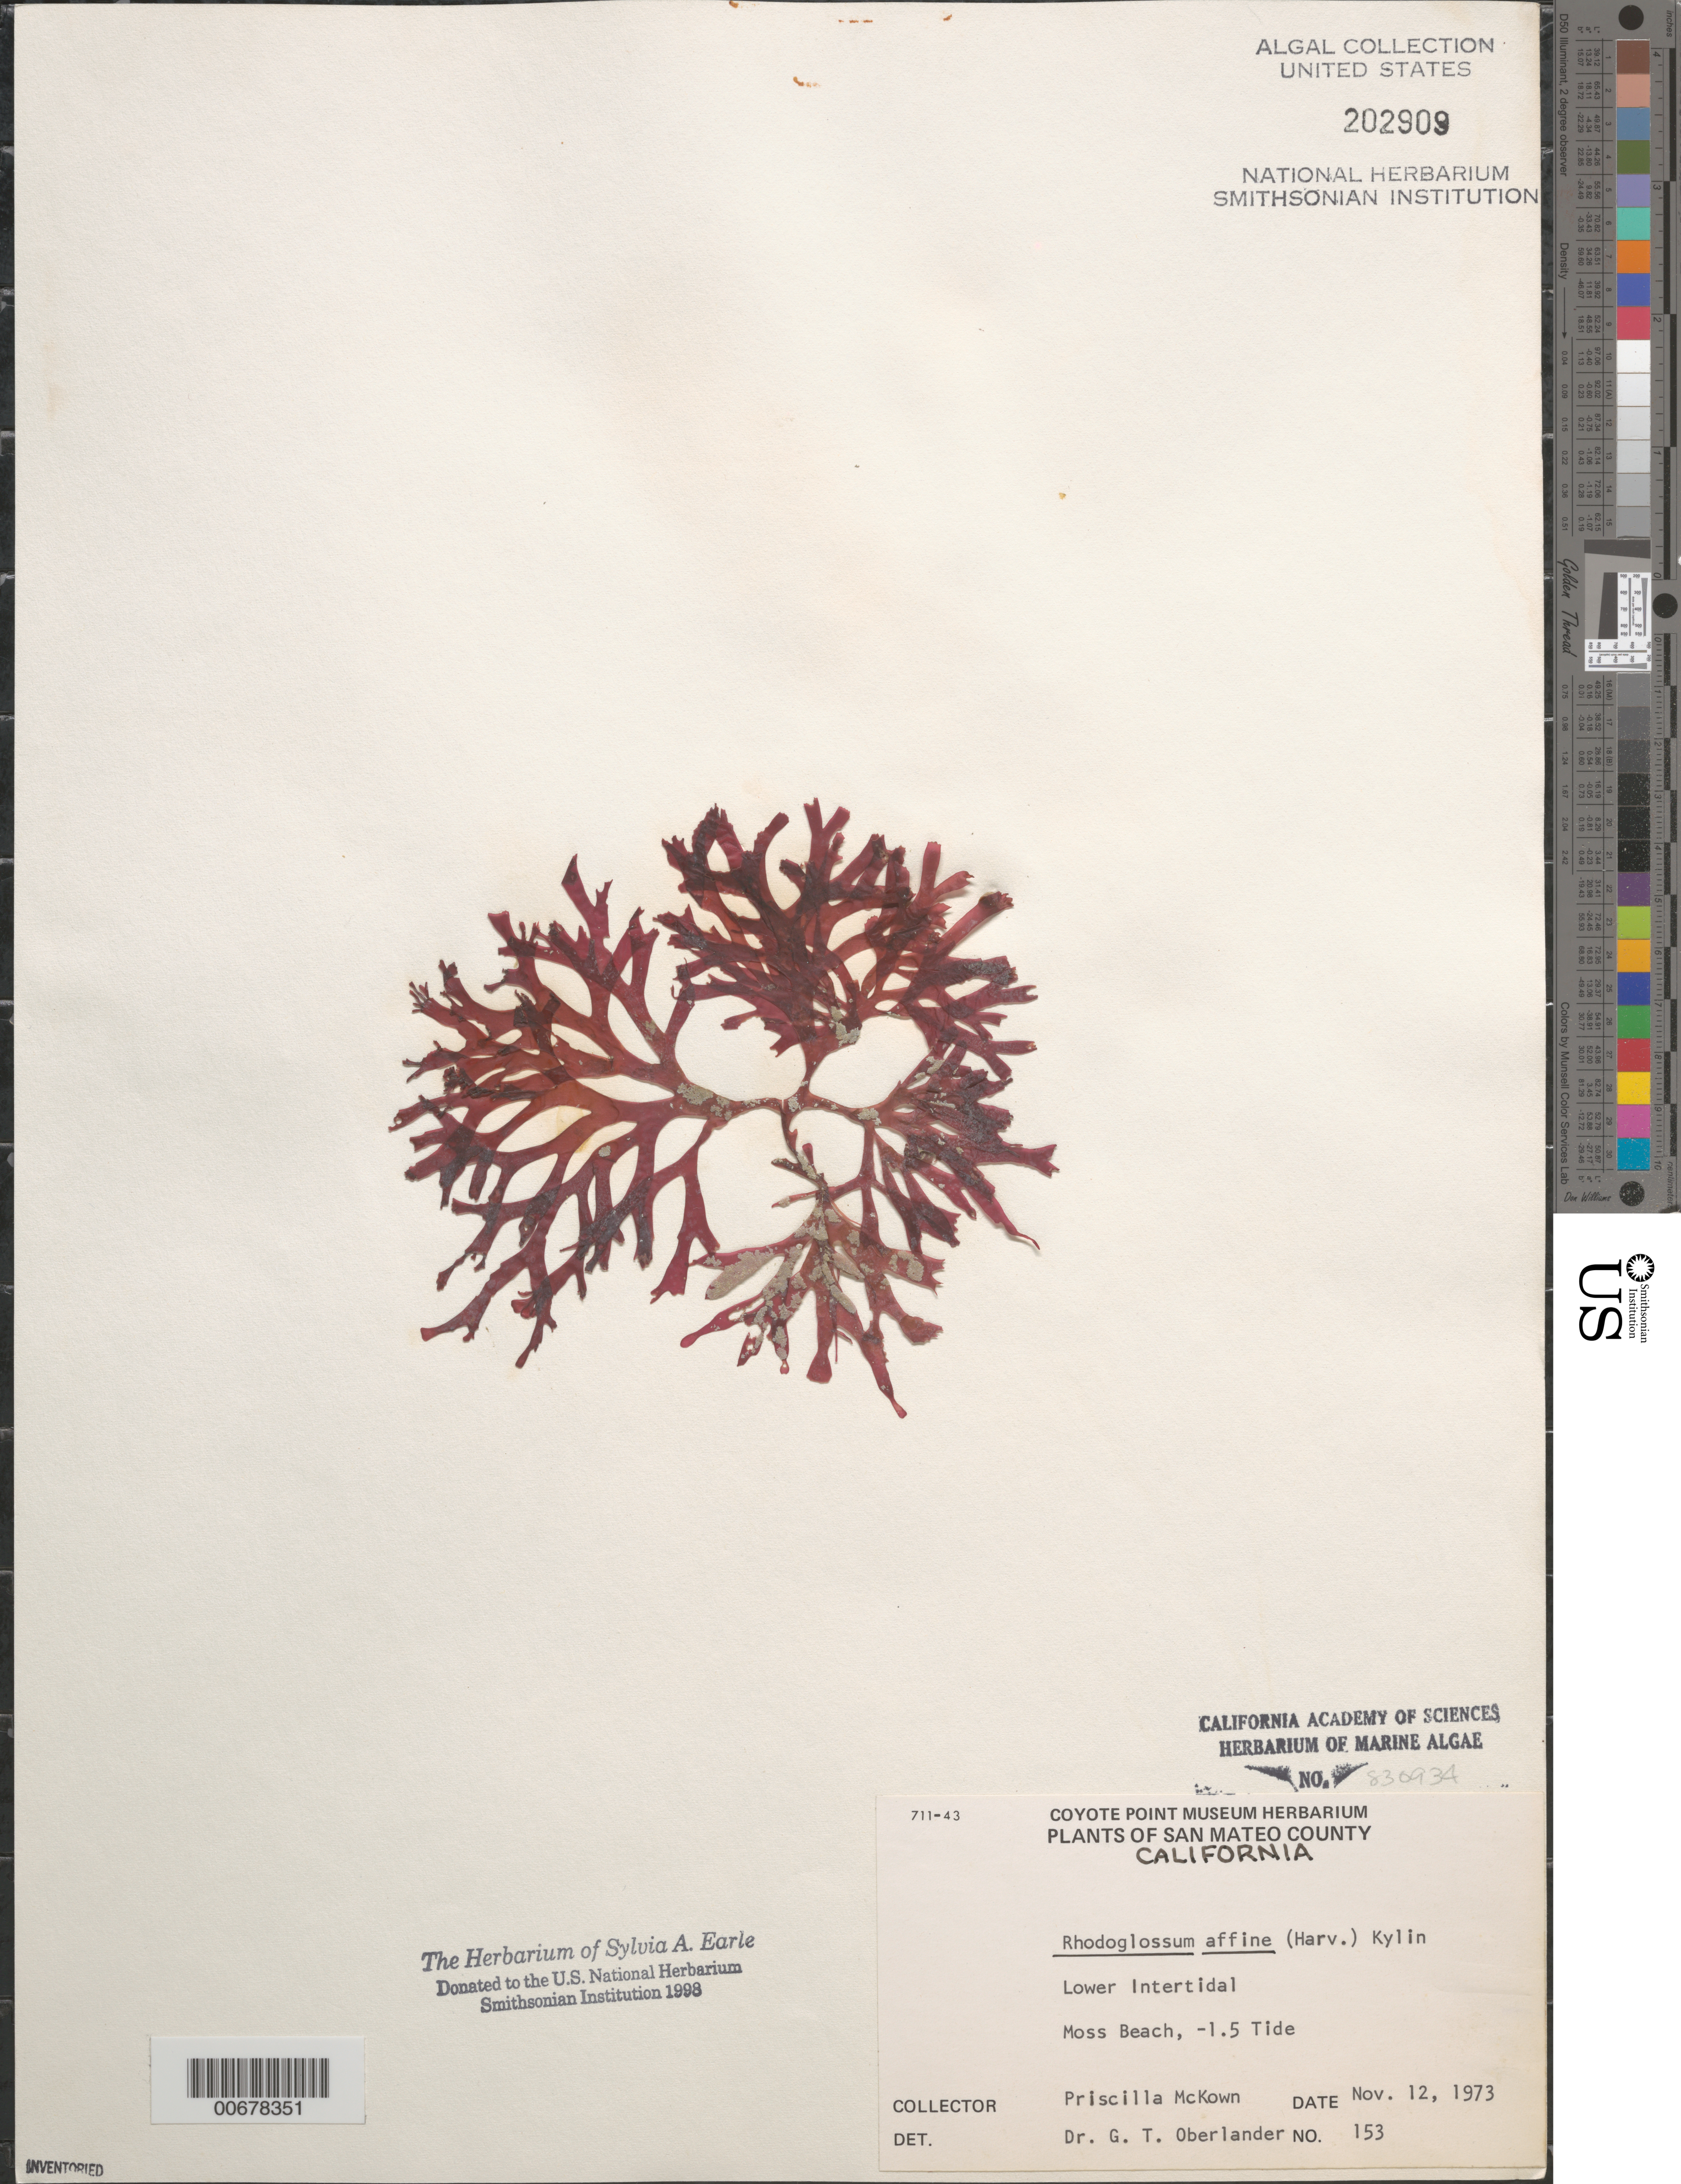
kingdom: Plantae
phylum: Rhodophyta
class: Florideophyceae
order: Gigartinales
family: Gigartinaceae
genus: Mazzaella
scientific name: Mazzaella affinis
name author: (Harvey) Fredericq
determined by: Algae name updating Project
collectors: P. McKown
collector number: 153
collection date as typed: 12 Nov 1973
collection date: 1973-11-12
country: United States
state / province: California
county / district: San Mateo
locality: Moss Beach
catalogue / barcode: US 202909